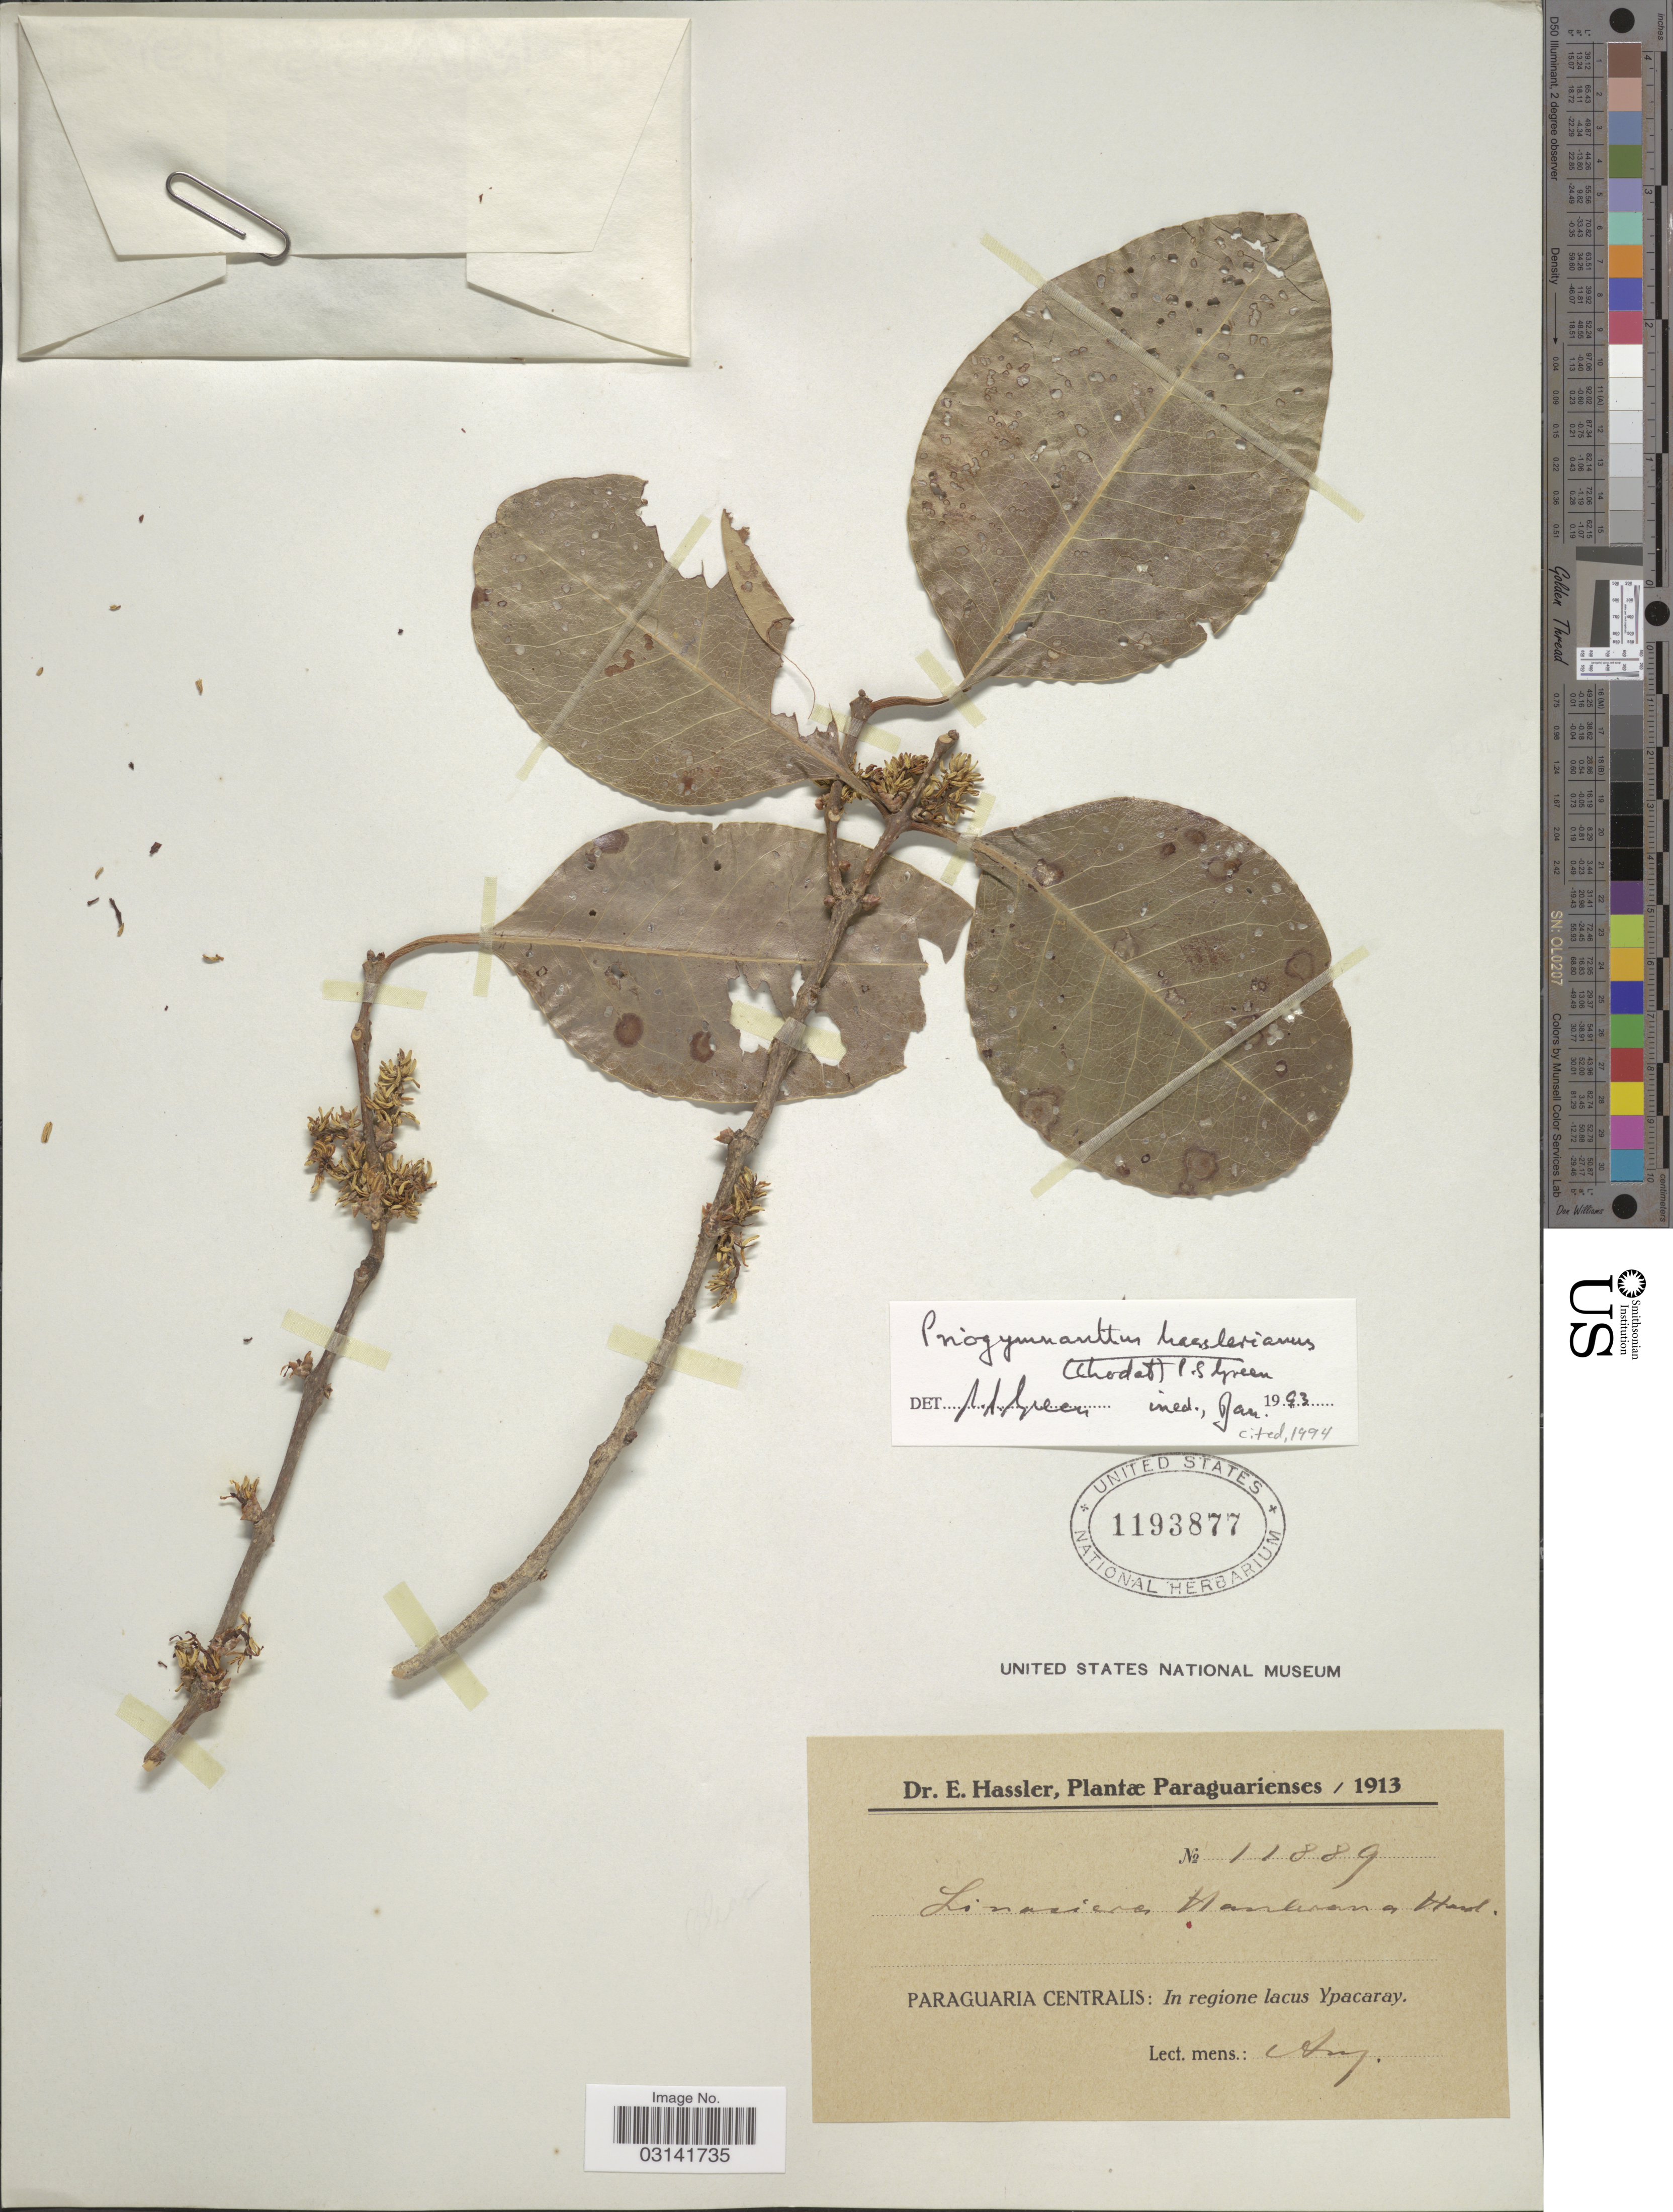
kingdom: Plantae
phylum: Tracheophyta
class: Magnoliopsida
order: Lamiales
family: Oleaceae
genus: Priogymnanthus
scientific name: Priogymnanthus hasslerianus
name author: (Chodat) P.S. Green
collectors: E. Hassler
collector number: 11889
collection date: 1913-08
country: Paraguay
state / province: Central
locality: Paraguari centralis: In regione lacus Ypacaray.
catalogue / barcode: US 1193877